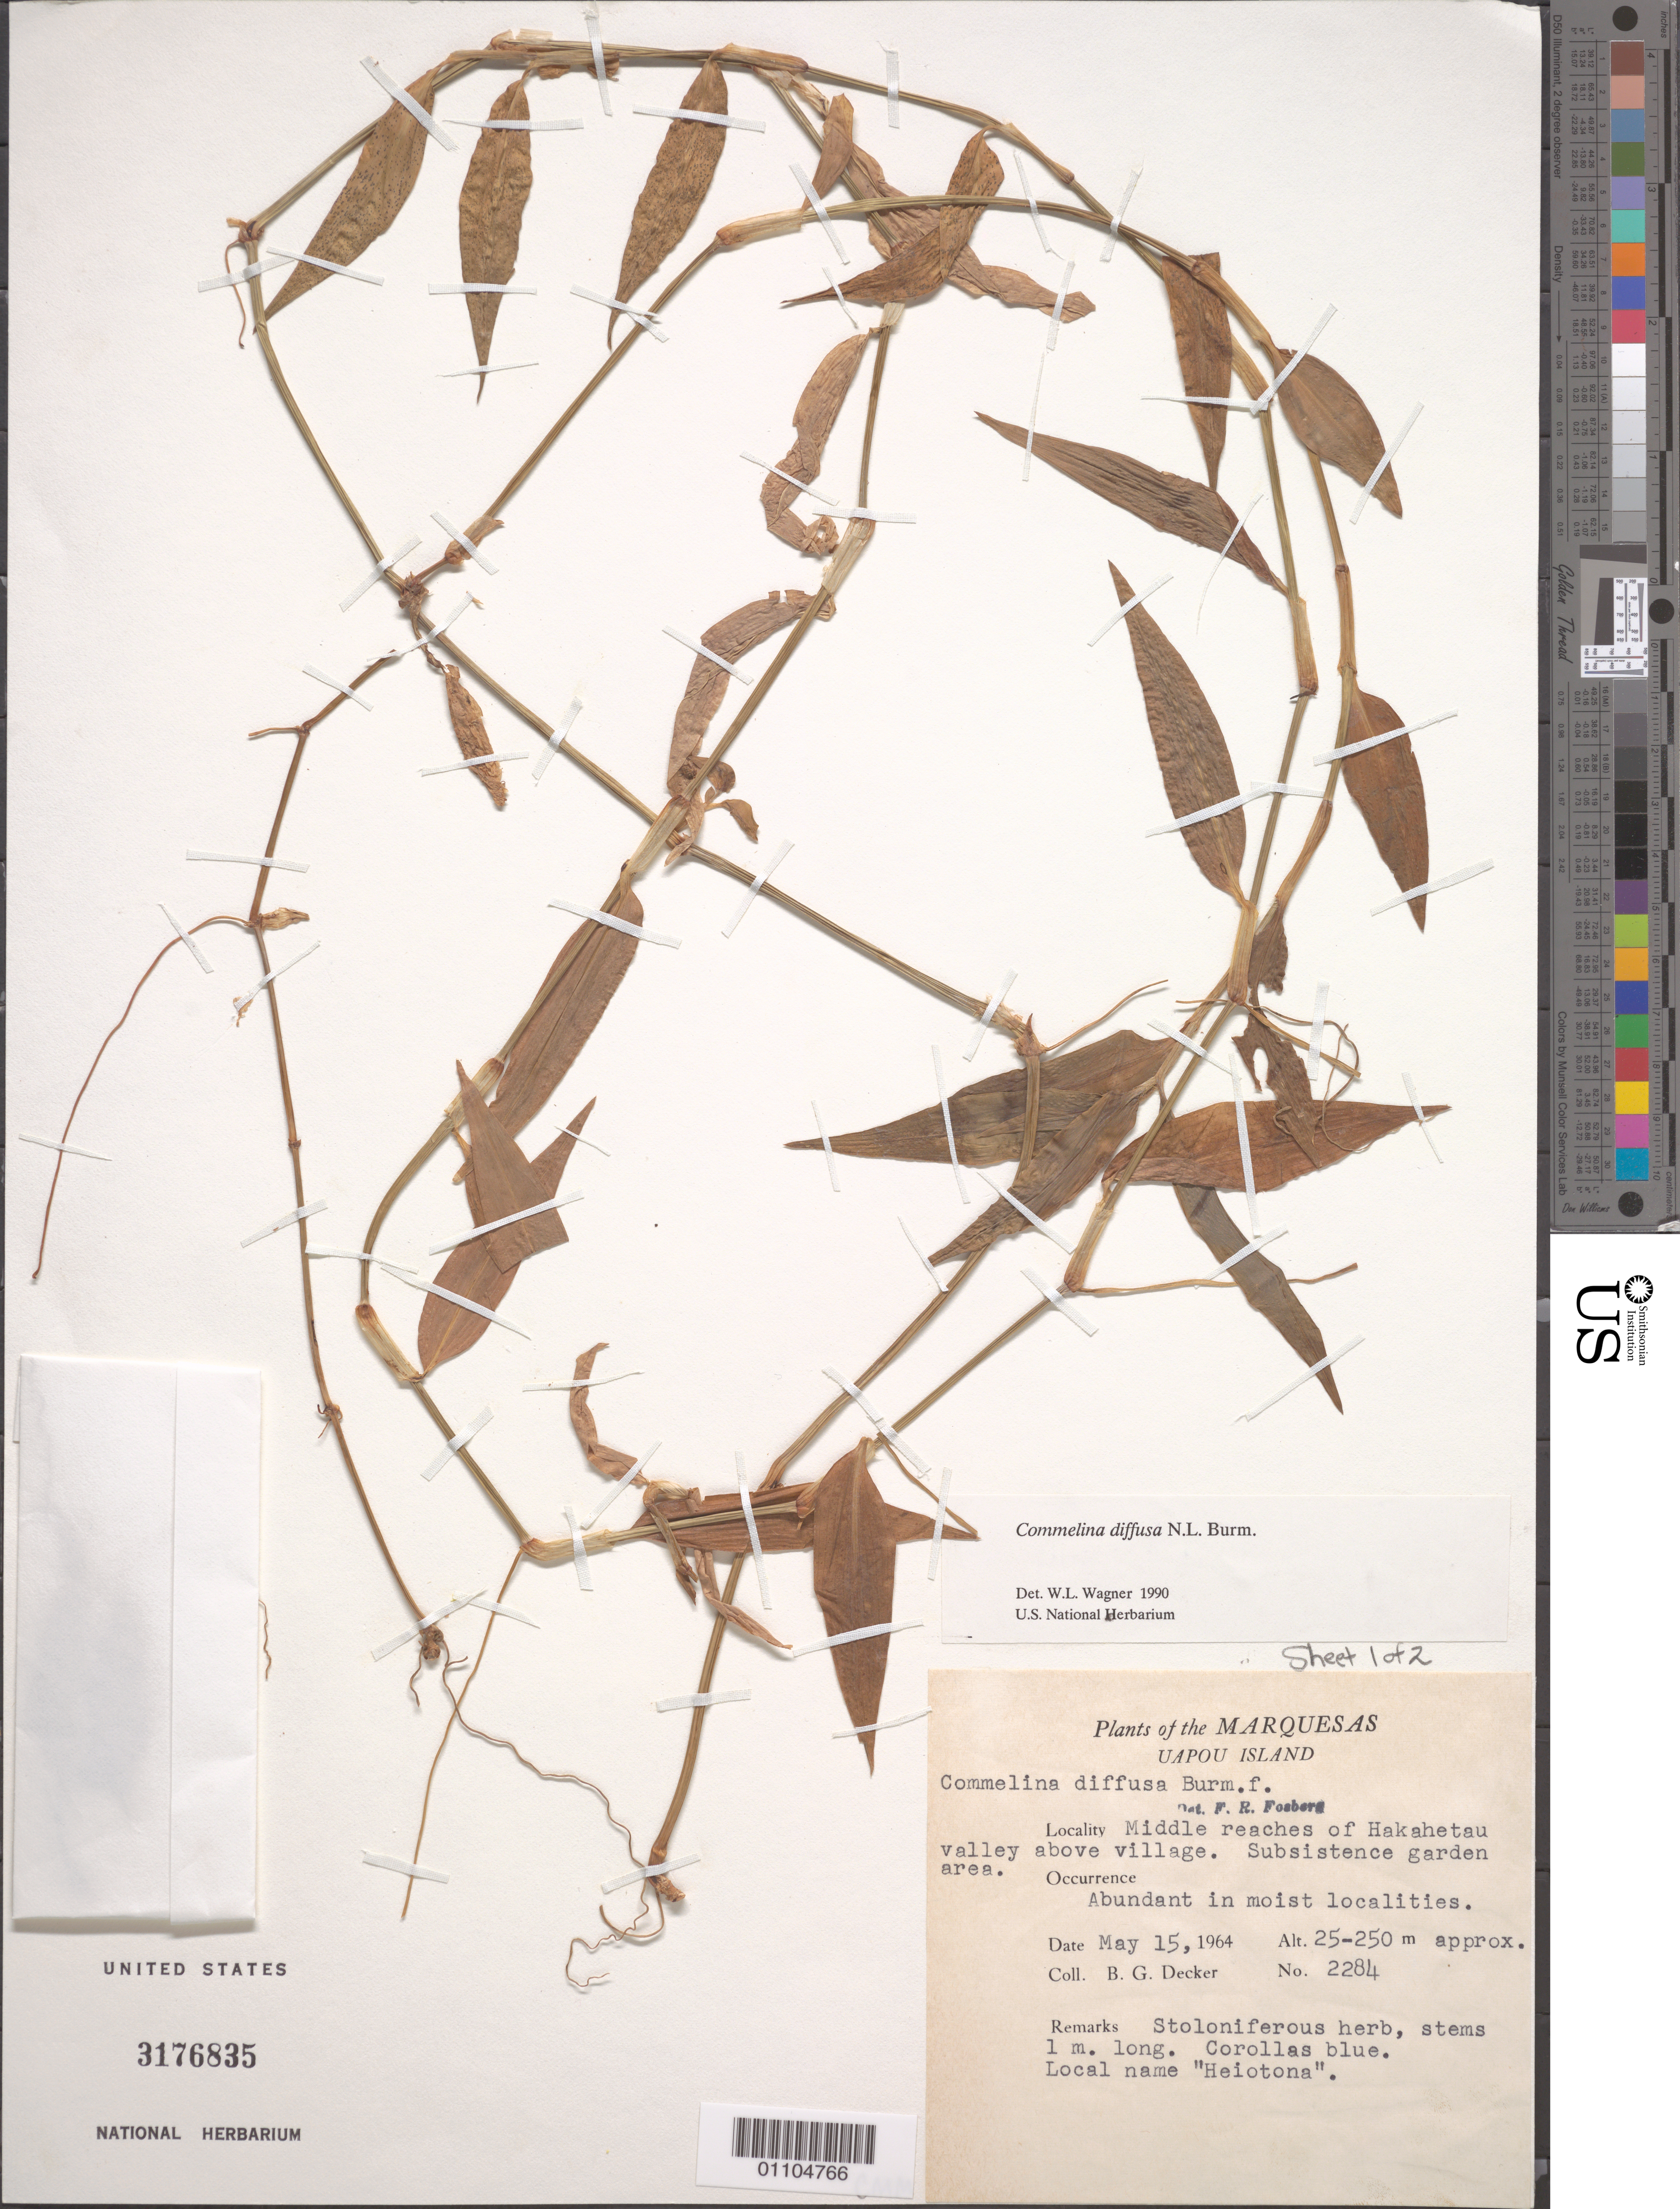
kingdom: Plantae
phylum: Tracheophyta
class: Liliopsida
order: Commelinales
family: Commelinaceae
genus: Commelina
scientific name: Commelina diffusa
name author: Burm. f.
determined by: Wagner, W. L., (BOT), Smithsonian Institution - National Museum of Natural History (UNITED STATES)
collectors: B. G. Decker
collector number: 2284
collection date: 1964-05-15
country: French Polynesia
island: Ua Pou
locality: middle reaches of Hakahetau Valley above village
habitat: Subsistence garden area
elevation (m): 25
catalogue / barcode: US 3176835